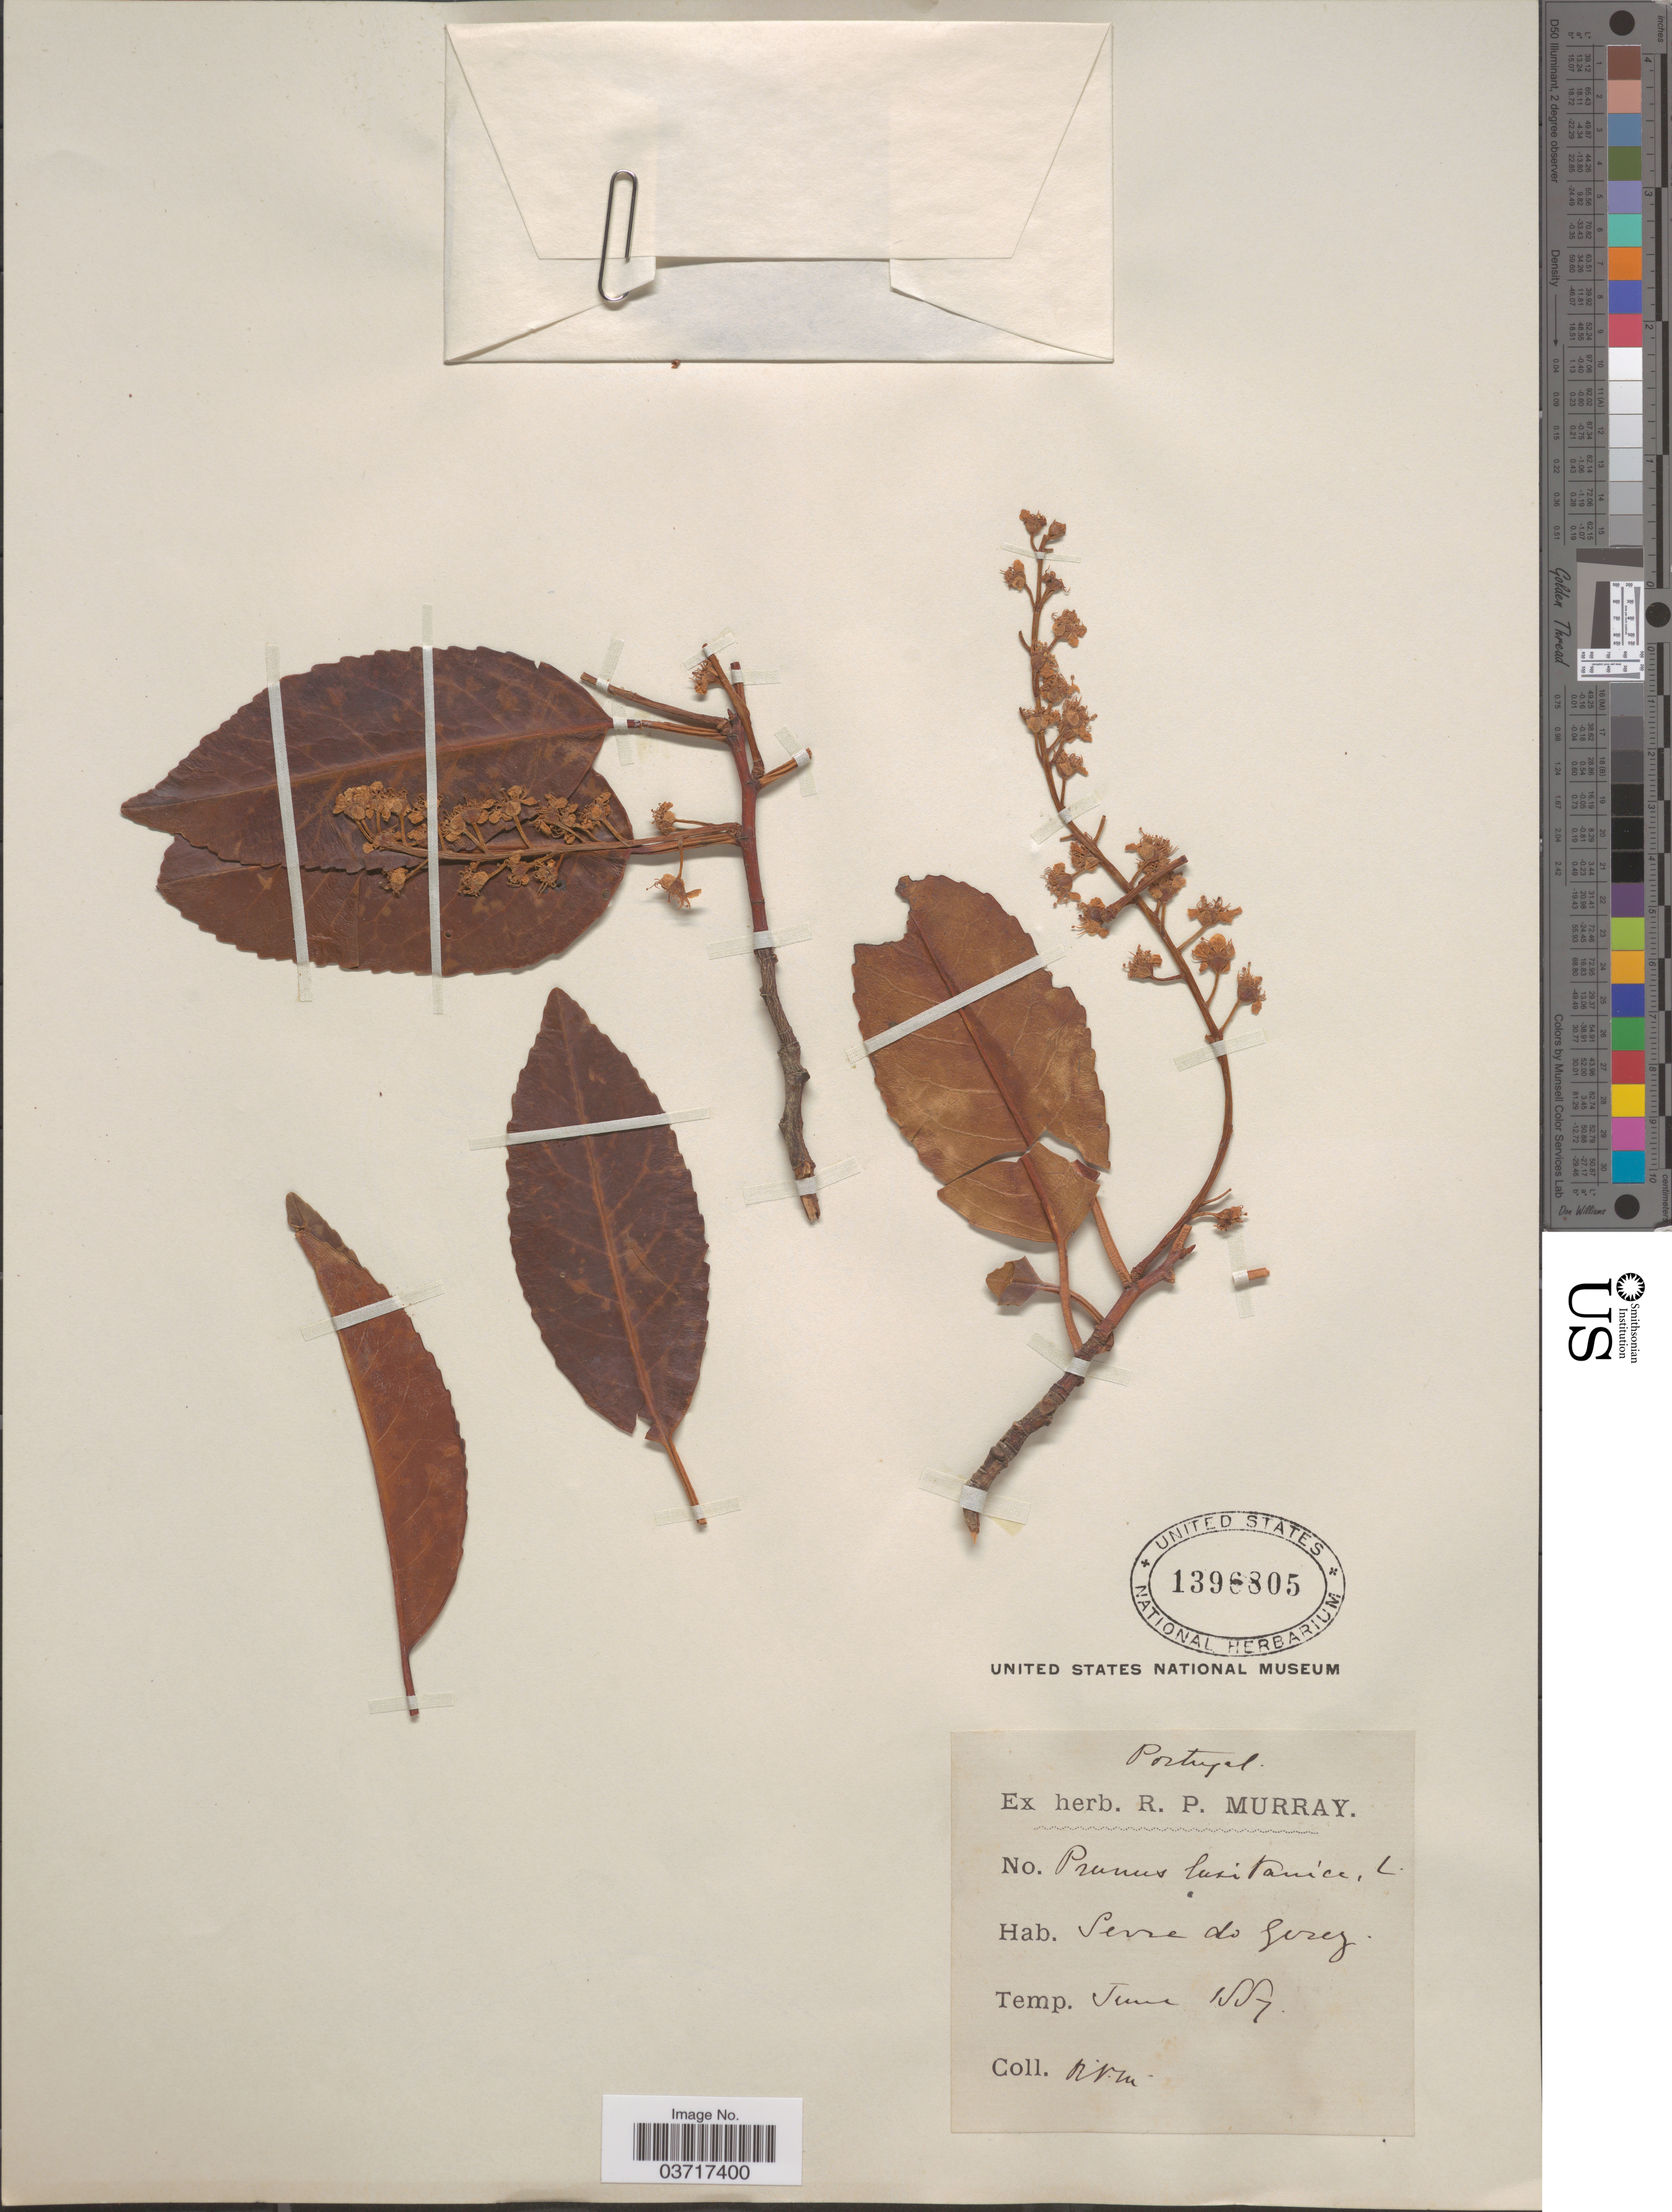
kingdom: Plantae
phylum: Tracheophyta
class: Magnoliopsida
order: Rosales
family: Rosaceae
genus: Prunus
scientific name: Prunus lusitanica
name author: L.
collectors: R. P. Murray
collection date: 1887-06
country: Portugal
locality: Serre do Serez. [interpreted]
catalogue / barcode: US 1396805